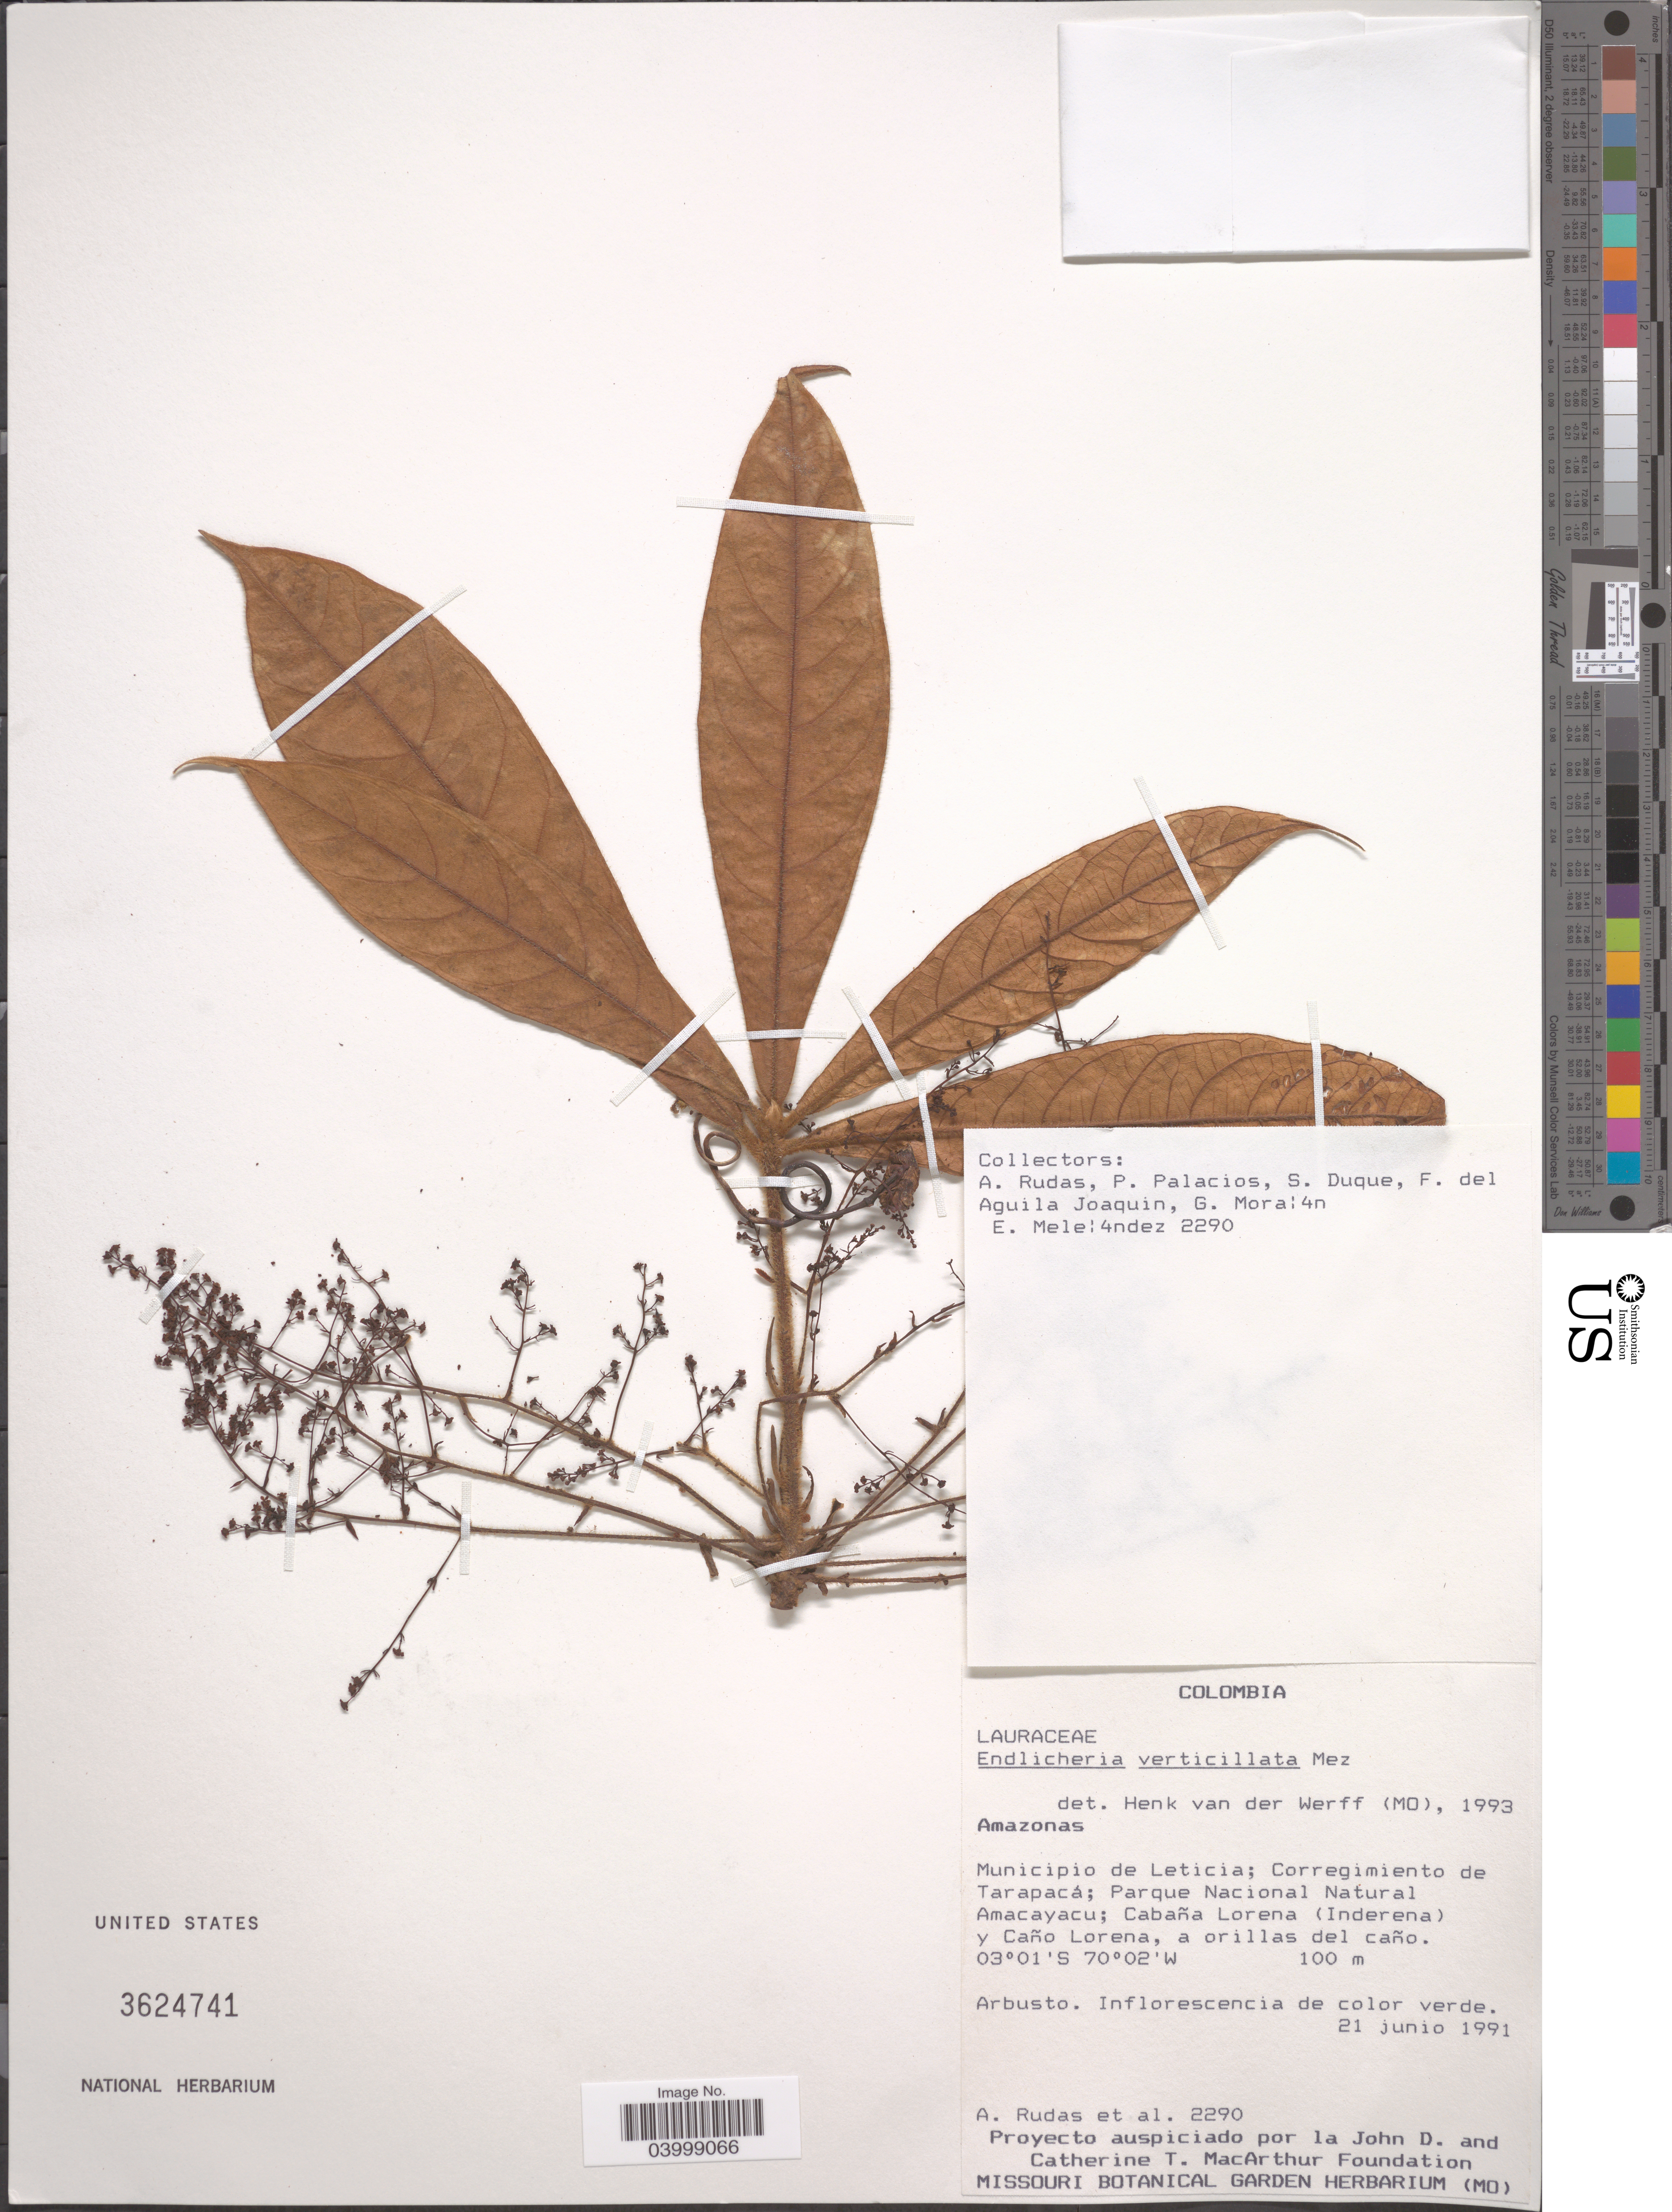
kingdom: Plantae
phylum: Tracheophyta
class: Magnoliopsida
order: Laurales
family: Lauraceae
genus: Endlicheria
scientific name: Endlicheria verticillata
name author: Mez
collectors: A. Rudas & et al.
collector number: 2290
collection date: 1991-06-21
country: Colombia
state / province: Amazônas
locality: Municipio de Leticia; Corregimiento de Tarapacá; Parque Nacional Natural Amacayacu; Cabaña Lorena (Inderena) y Caño Lorena, a orillas del caño.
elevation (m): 100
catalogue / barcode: US 3624741